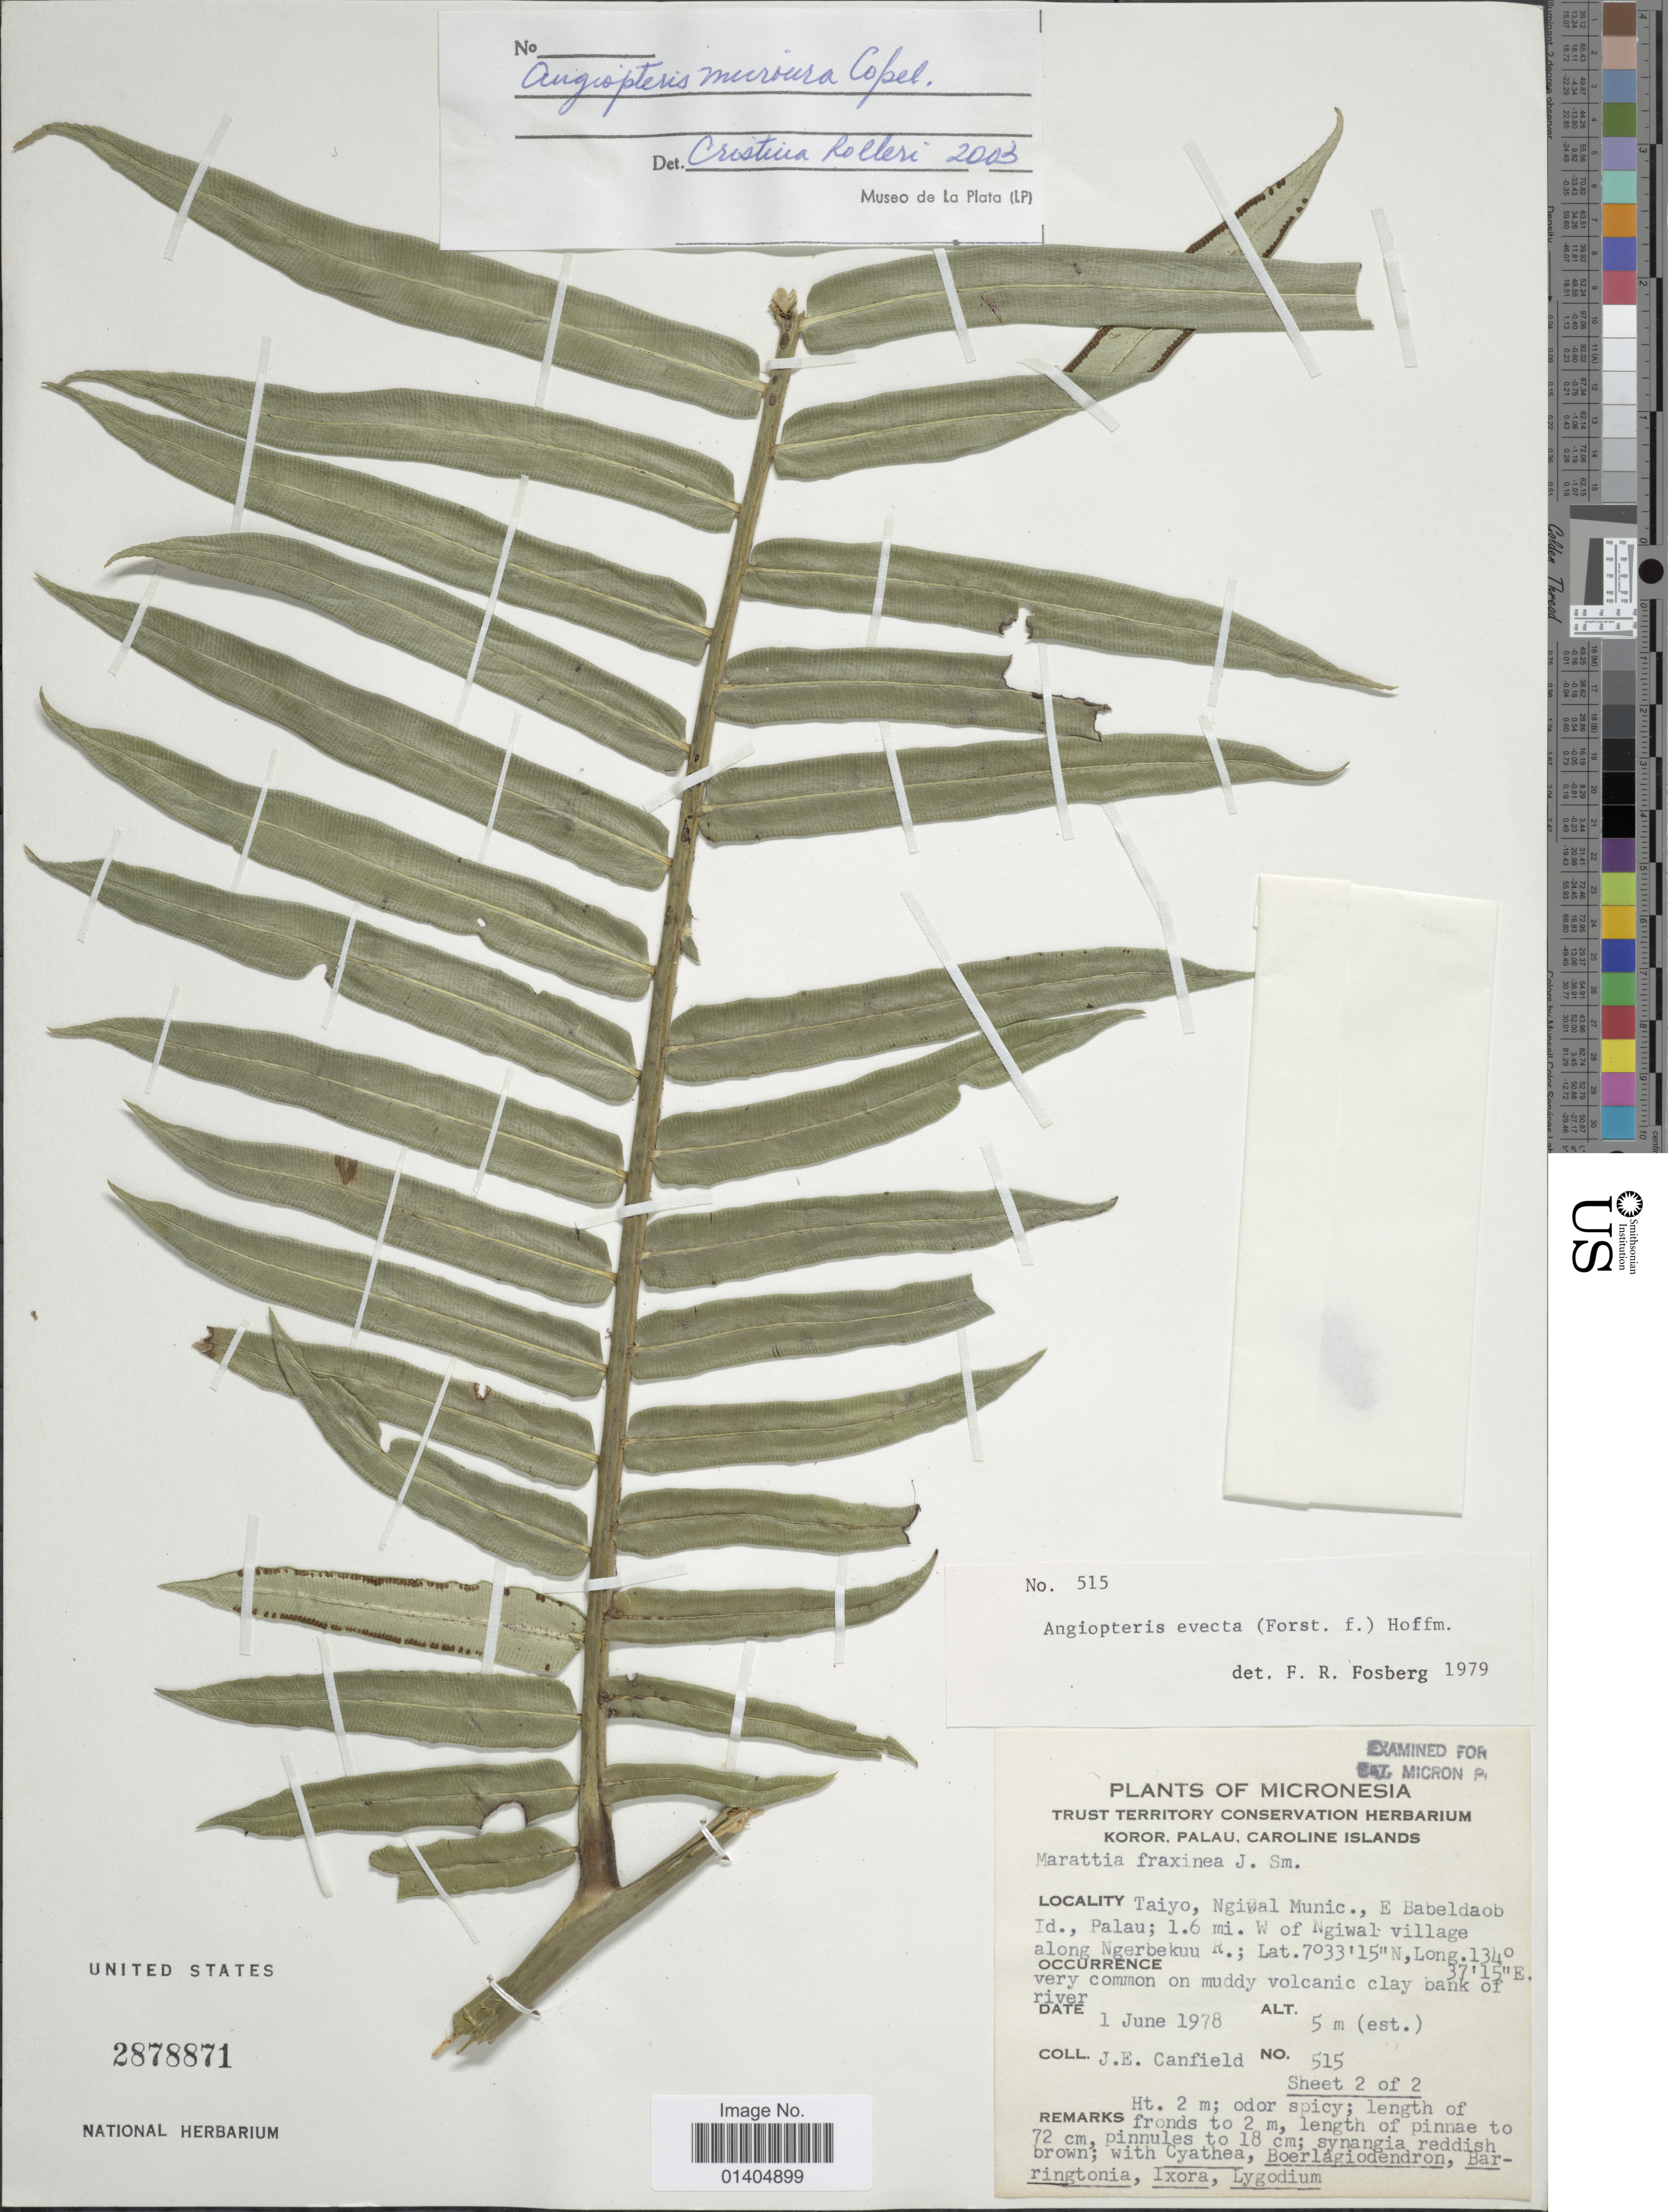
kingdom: Plantae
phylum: Tracheophyta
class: Polypodiopsida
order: Marattiales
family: Marattiaceae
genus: Angiopteris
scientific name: Angiopteris microura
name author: Copel.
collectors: J. E. Canfield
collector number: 515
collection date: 1978-06-01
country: Palau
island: Babeldaob [Babelthuap]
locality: Taiyo, Ngiwal Munic., E Babeldaob Id., Palau; 1.6 mi. W of Ngiwal viilage along Ngerbekuu R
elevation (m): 5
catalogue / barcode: US 2878871